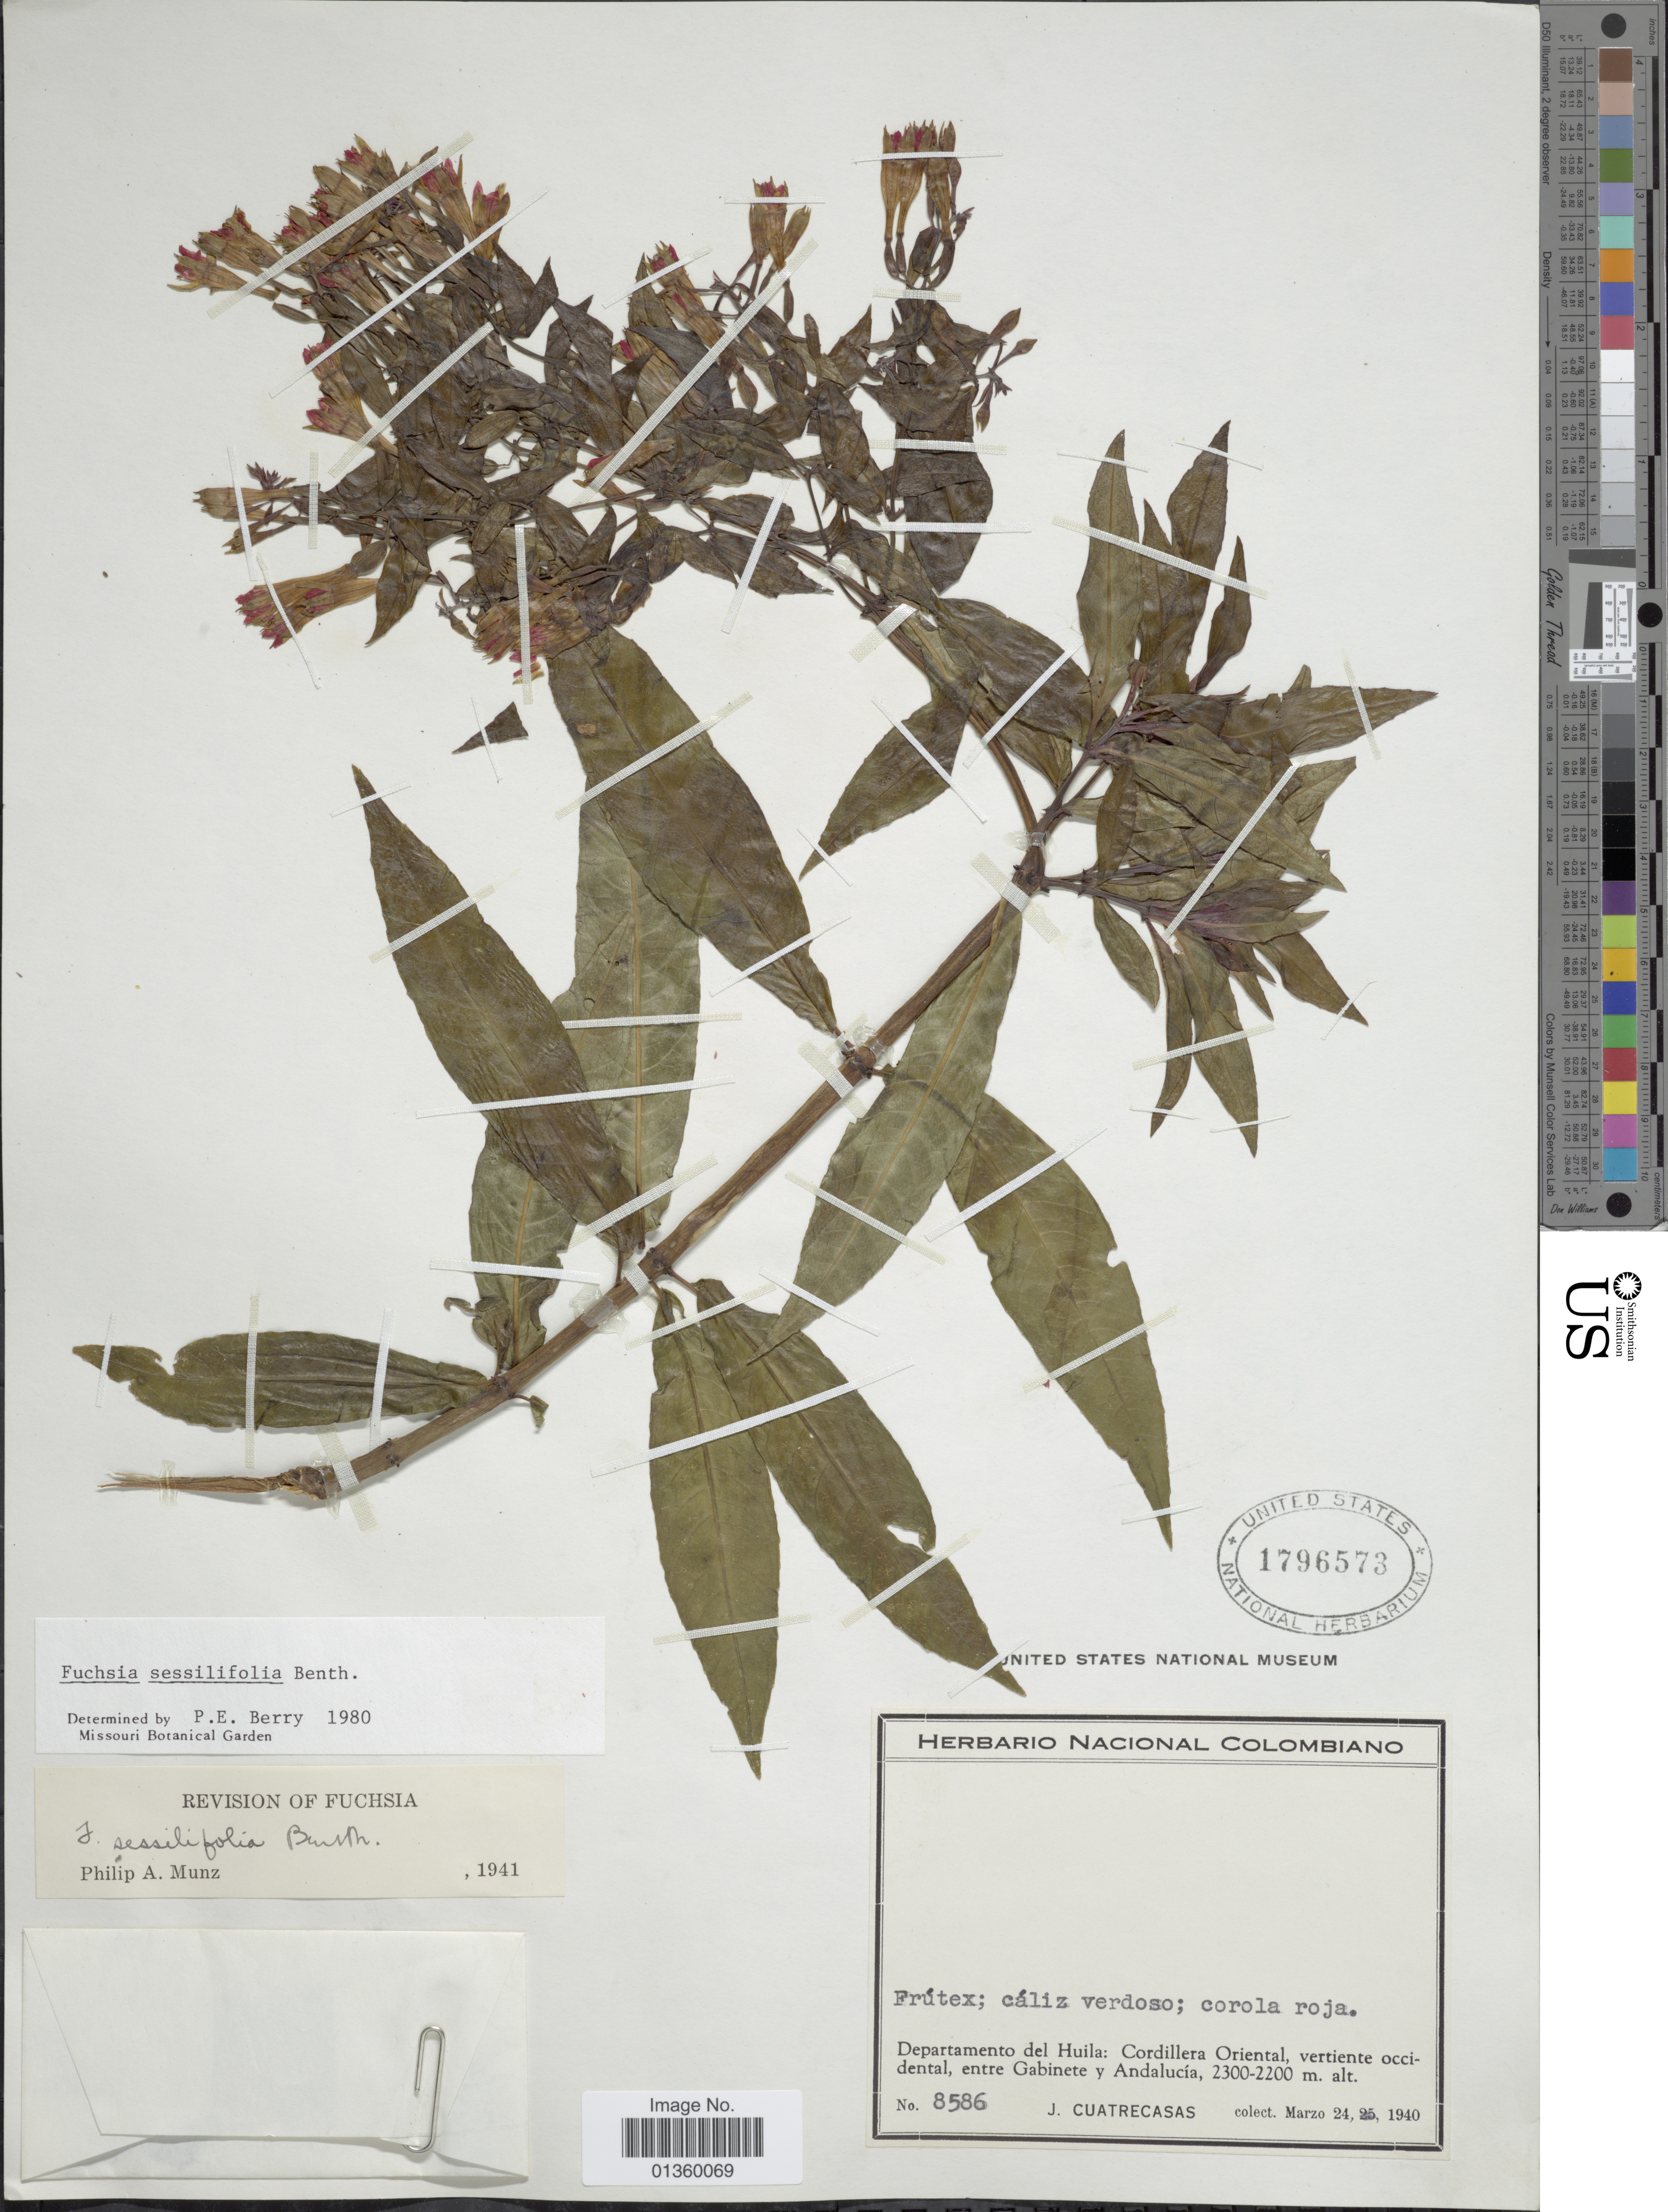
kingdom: Plantae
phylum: Tracheophyta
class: Magnoliopsida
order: Myrtales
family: Onagraceae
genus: Fuchsia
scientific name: Fuchsia sessilifolia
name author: Benth.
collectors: J. Cuatrecasas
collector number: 8586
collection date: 1940-03-24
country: Colombia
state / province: Huila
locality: Cordillera Oriental, vertiente occidental, entre Gabinete y Andalucía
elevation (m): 2200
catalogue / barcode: US 1796573